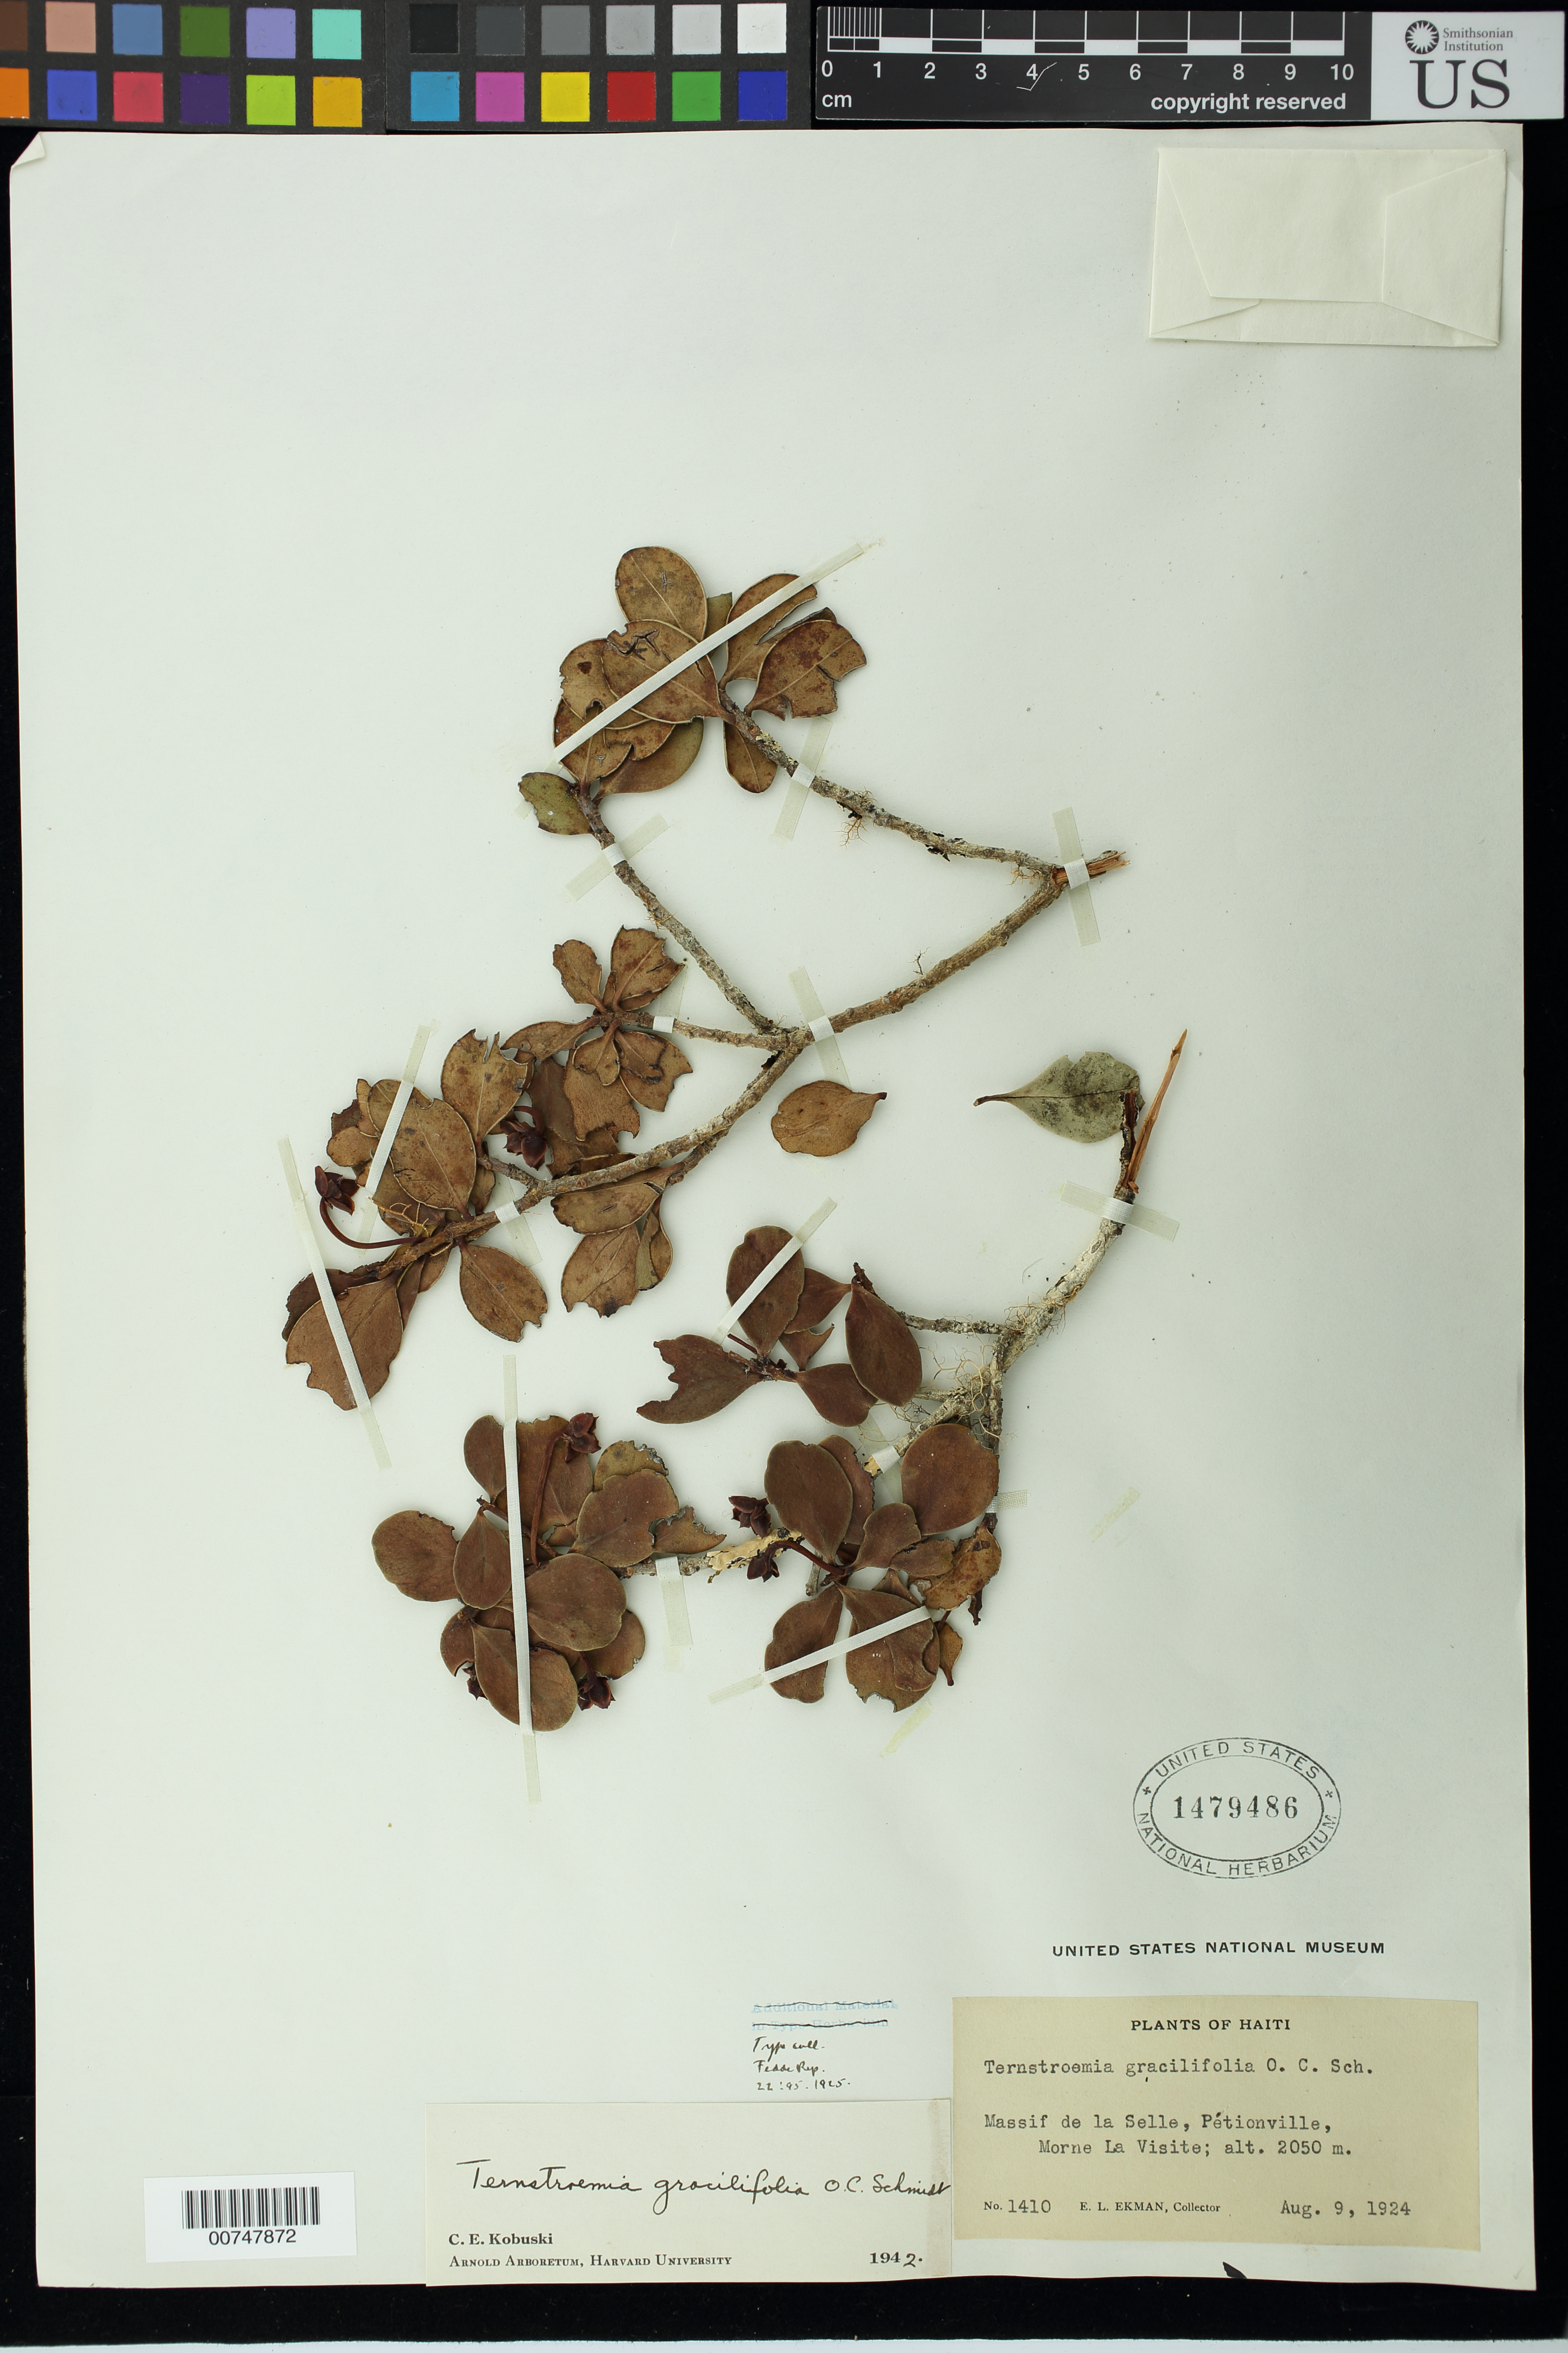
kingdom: Plantae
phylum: Tracheophyta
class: Magnoliopsida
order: Ericales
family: Pentaphylacaceae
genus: Ternstroemia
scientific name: Ternstroemia gracilifolia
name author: O.C. Schmidt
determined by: Kobuski, C. E.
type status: Isotype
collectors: E. L. Ekman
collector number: H 1410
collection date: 1924-08-09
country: Haiti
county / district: Ouest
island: Hispaniola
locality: Massif de La Selle, Pétionville, Morne La Visite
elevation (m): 2050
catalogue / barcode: US 1479486